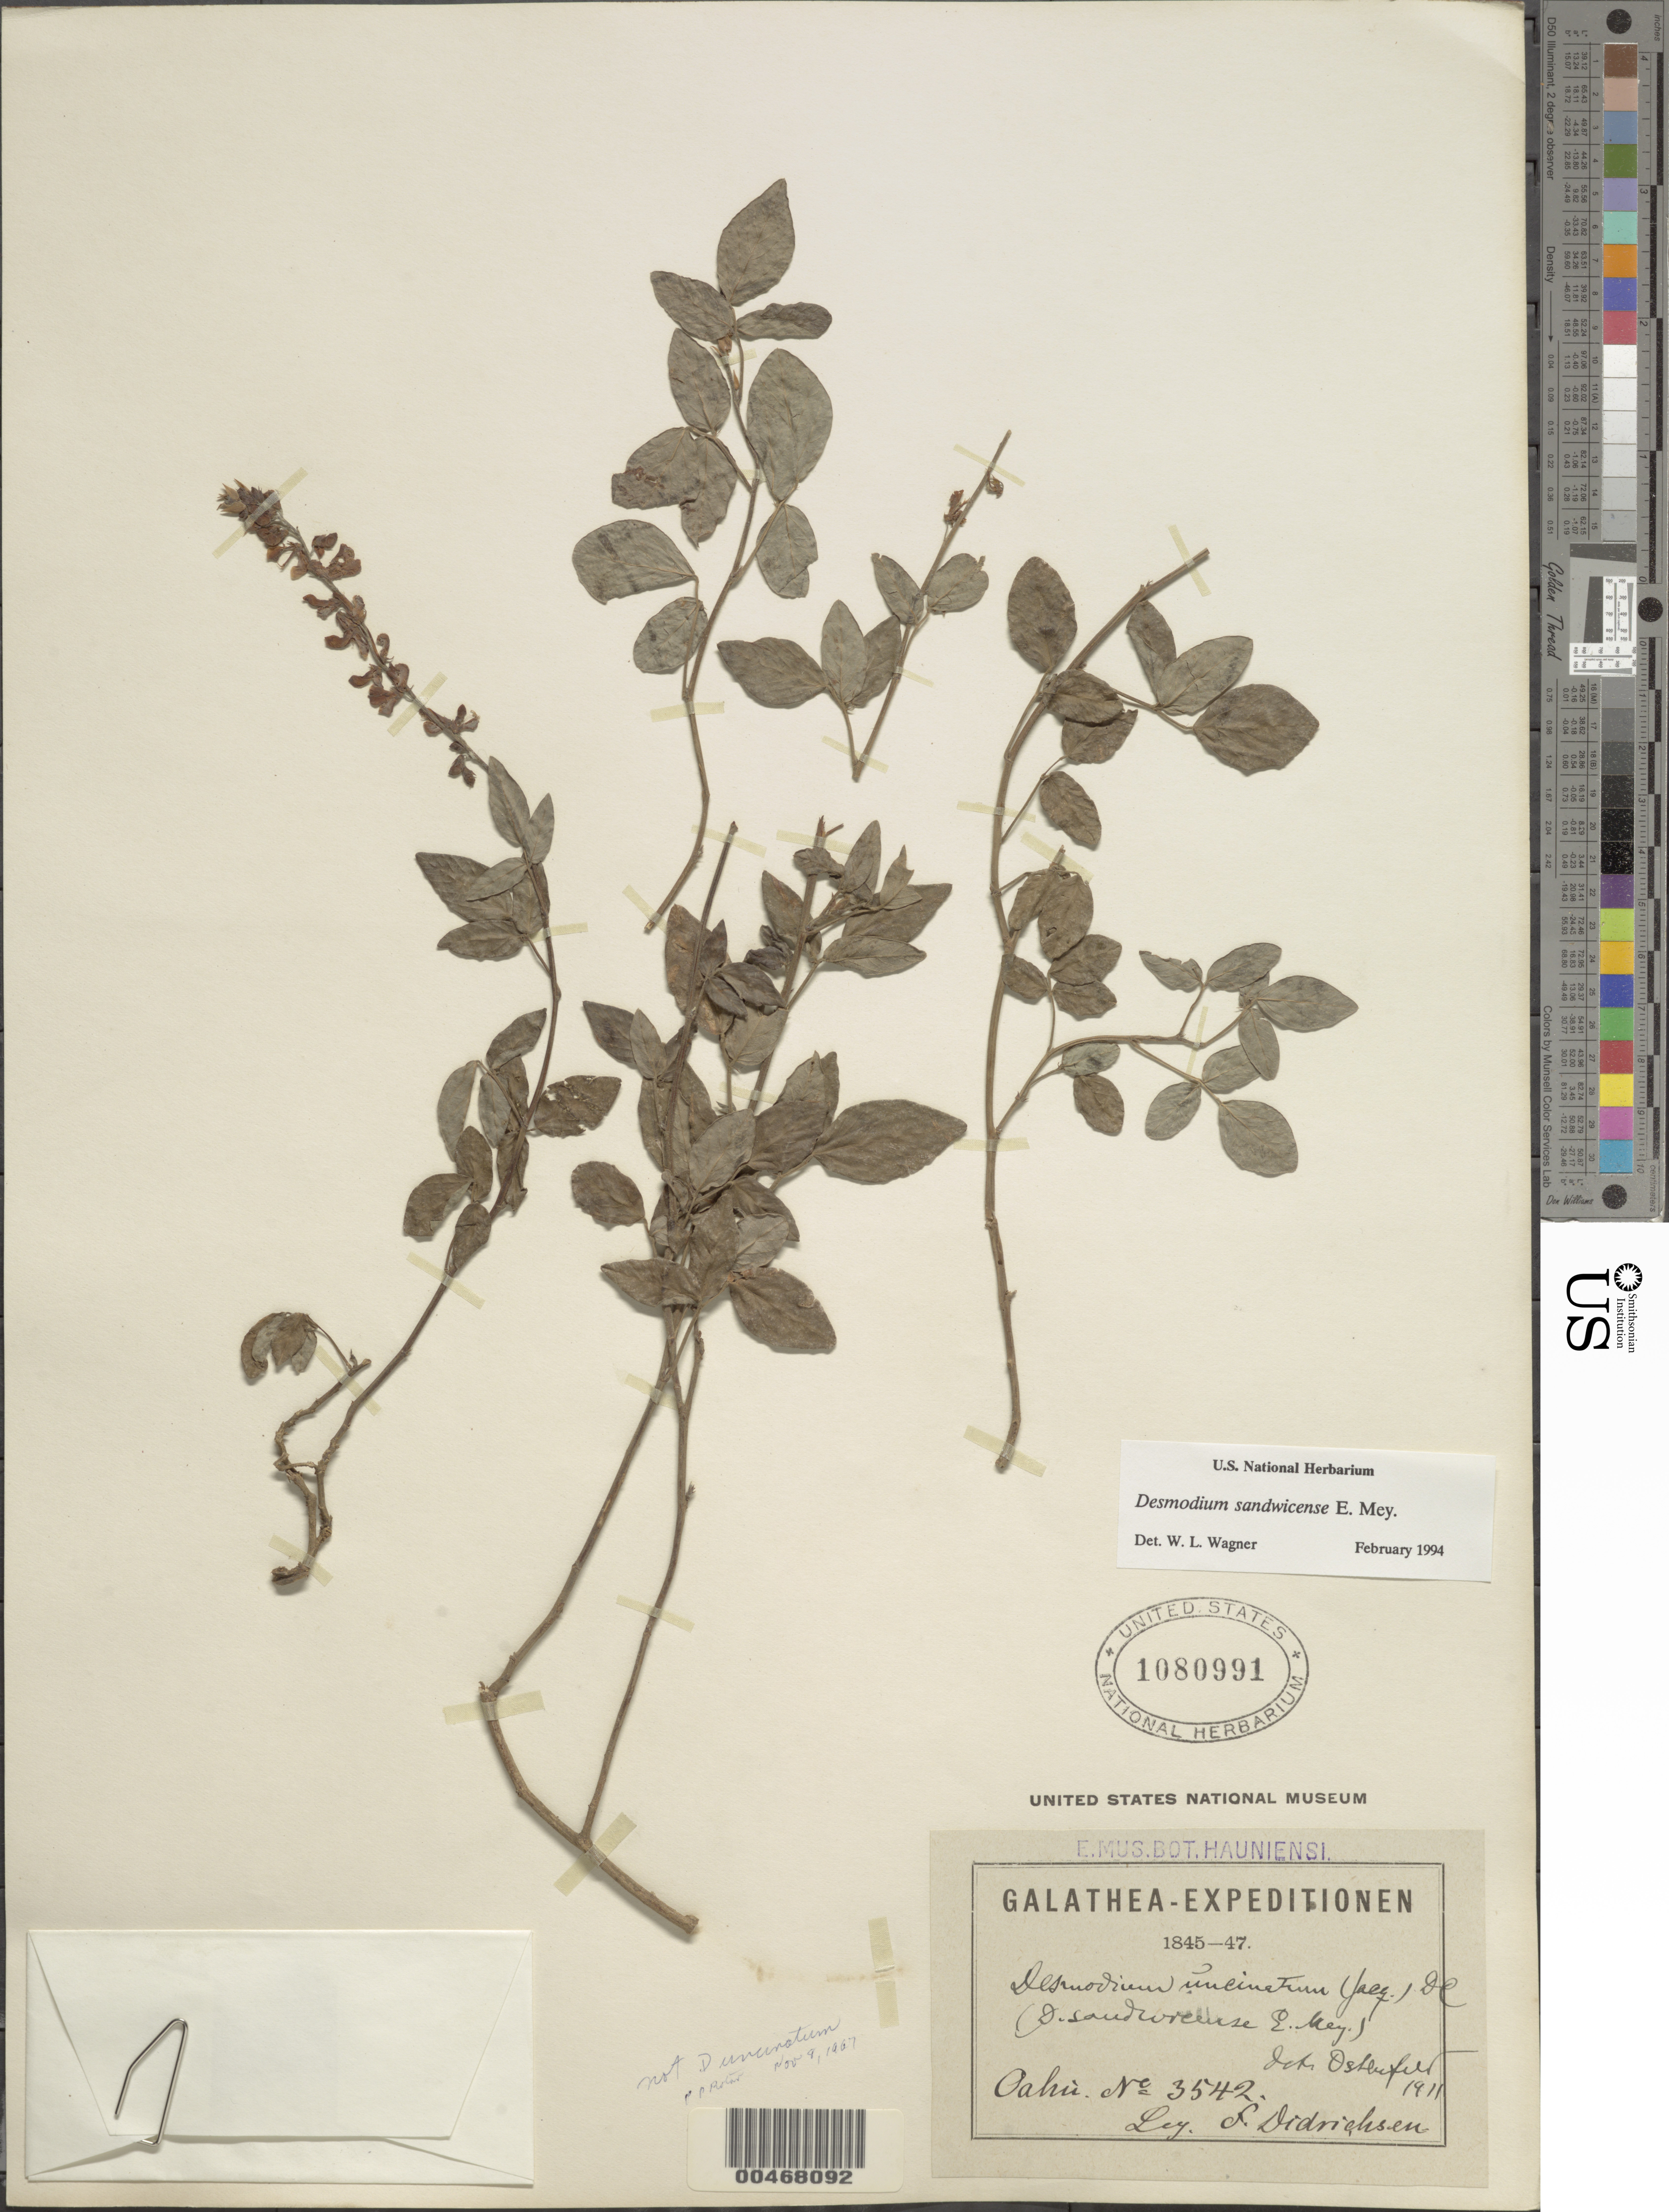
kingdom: Plantae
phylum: Tracheophyta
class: Magnoliopsida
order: Fabales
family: Fabaceae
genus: Desmodium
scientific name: Desmodium uncinatum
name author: (Jacq.) DC.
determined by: Wagner, W. L., (BOT), Smithsonian Institution - National Museum of Natural History (UNITED STATES)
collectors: D. Didrichsen & Galathea Expedition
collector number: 3542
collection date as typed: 1845 to -- --- 1847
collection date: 1845/1847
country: United States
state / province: Hawaii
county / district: Honolulu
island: Oahu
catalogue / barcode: US 1080991